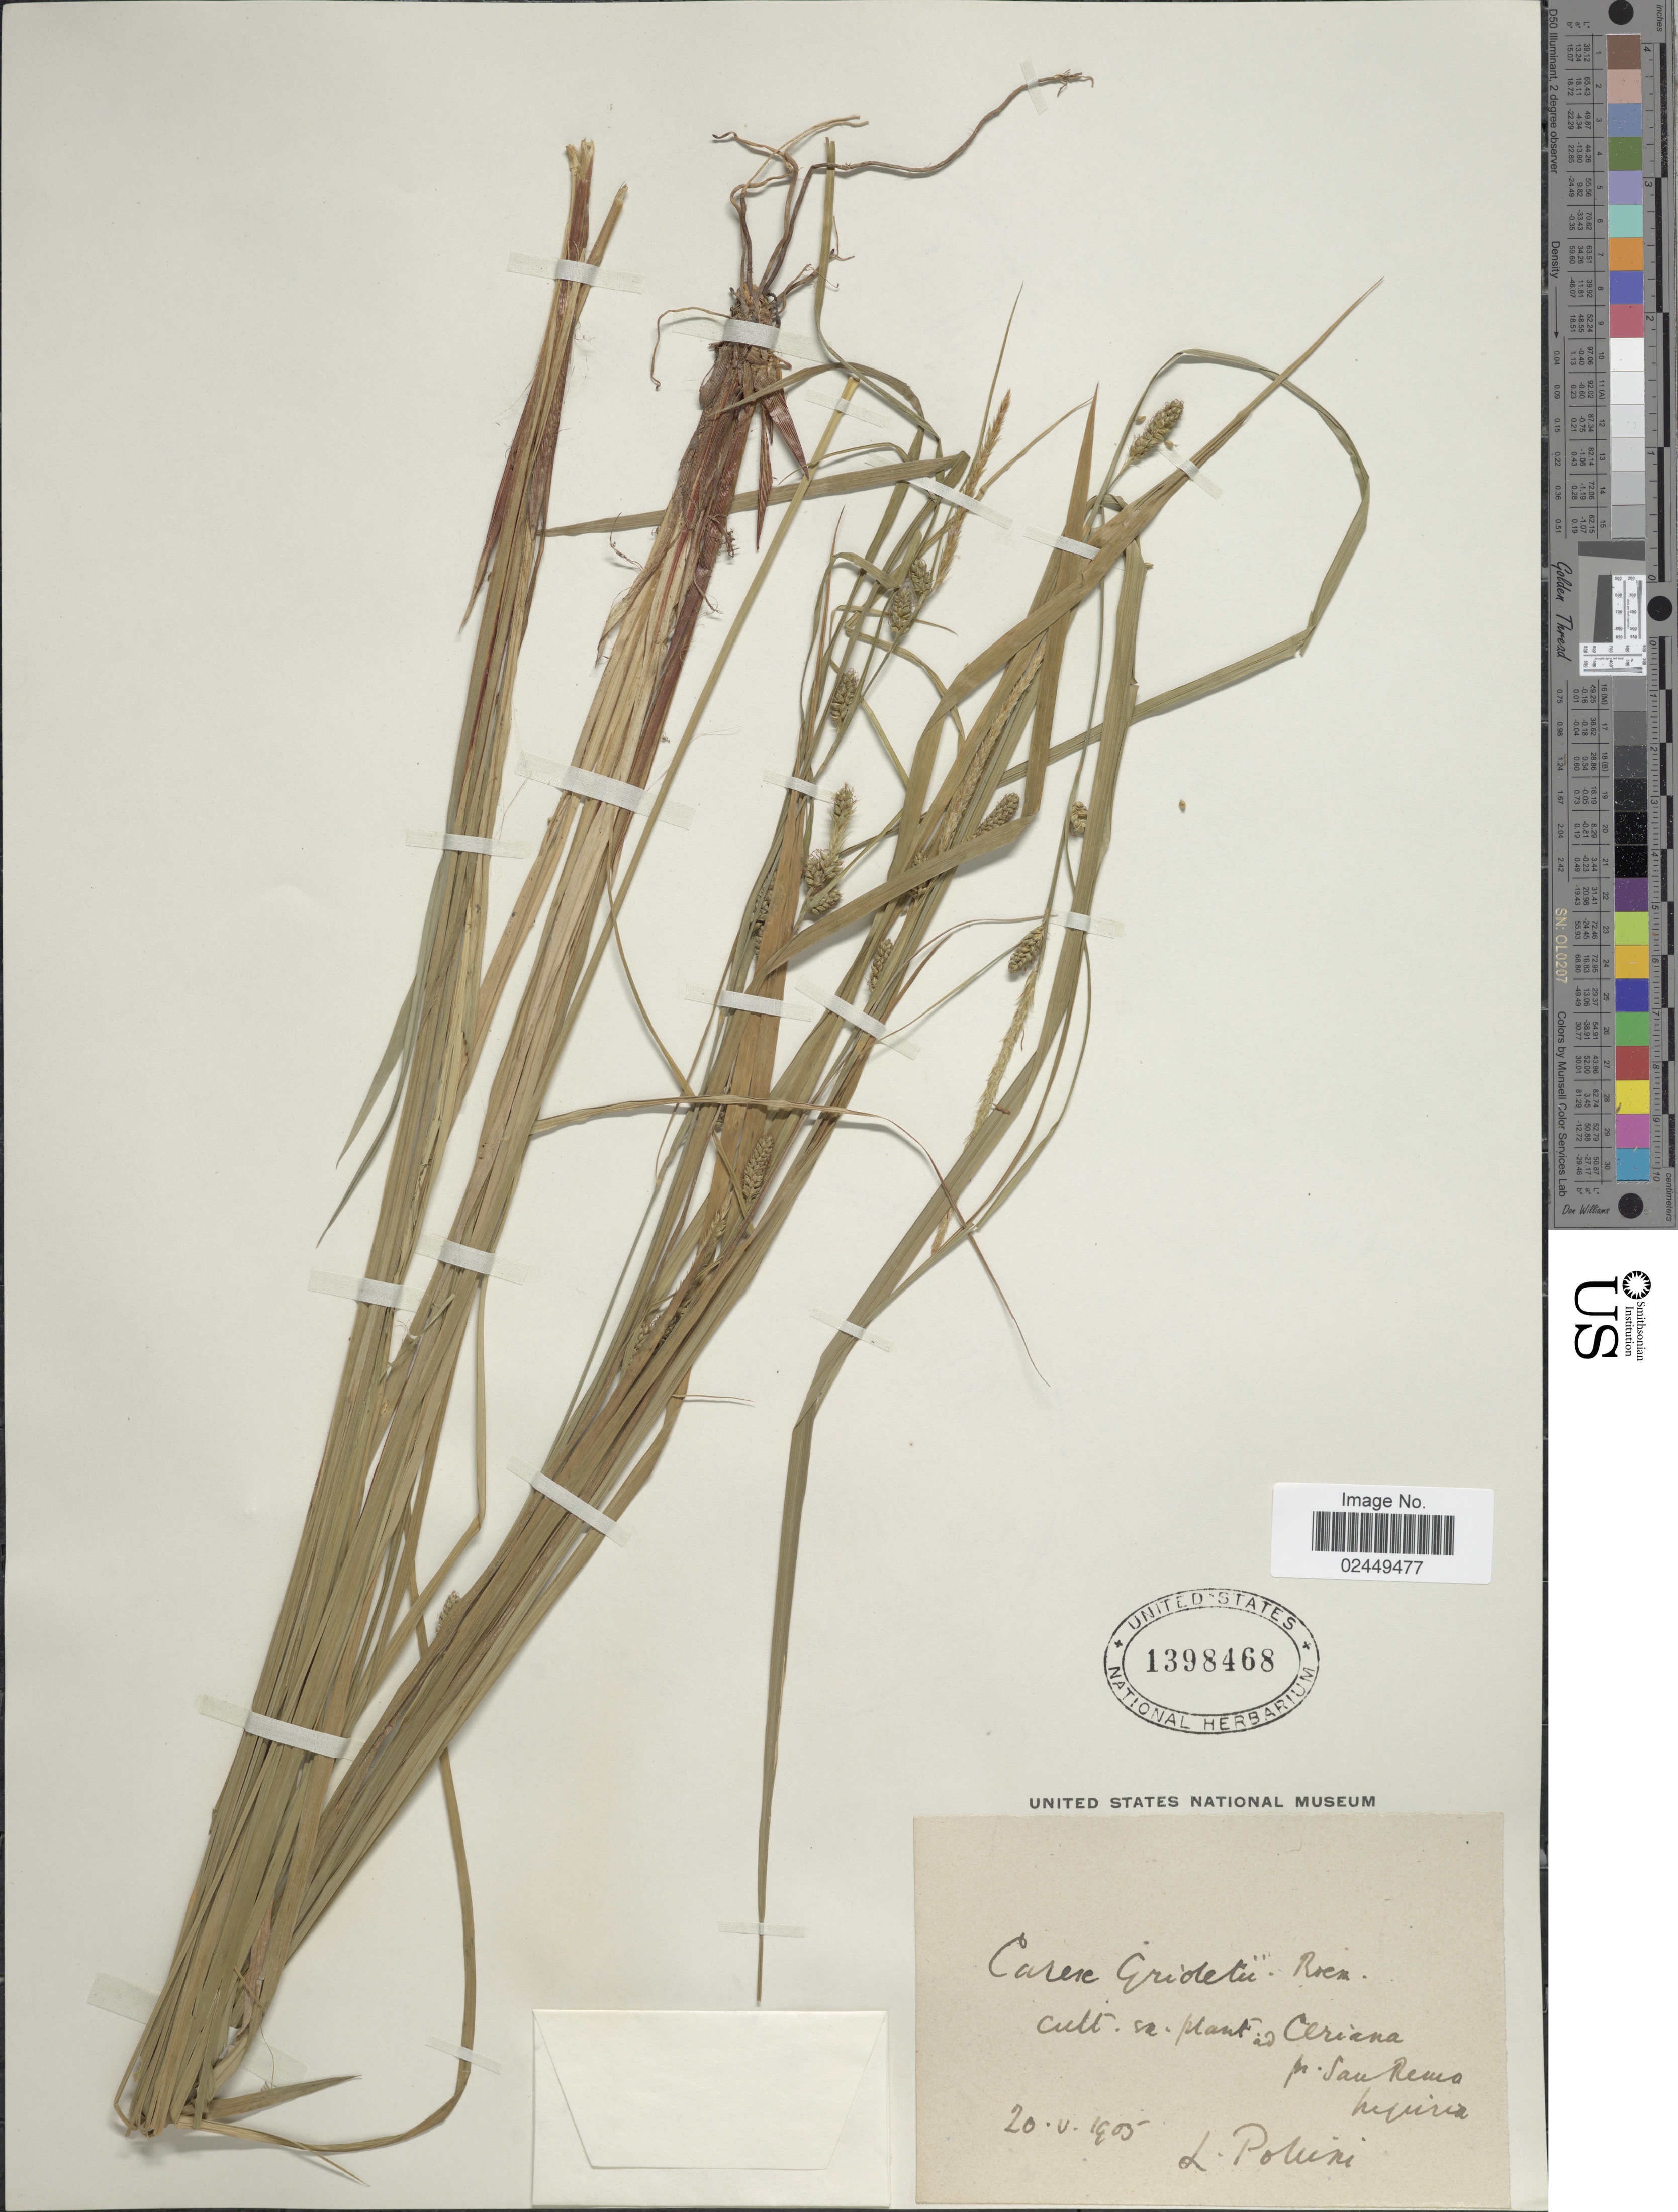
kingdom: Plantae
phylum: Tracheophyta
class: Liliopsida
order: Poales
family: Cyperaceae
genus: Carex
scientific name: Carex grioletii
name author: Roem. ex Schkuhr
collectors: L. Pollini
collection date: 1905-05-20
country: Italy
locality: Cult [illegible text] plant ad Ceriana pr. San Remo [illegible text].[interpreted]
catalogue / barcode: US 1398468